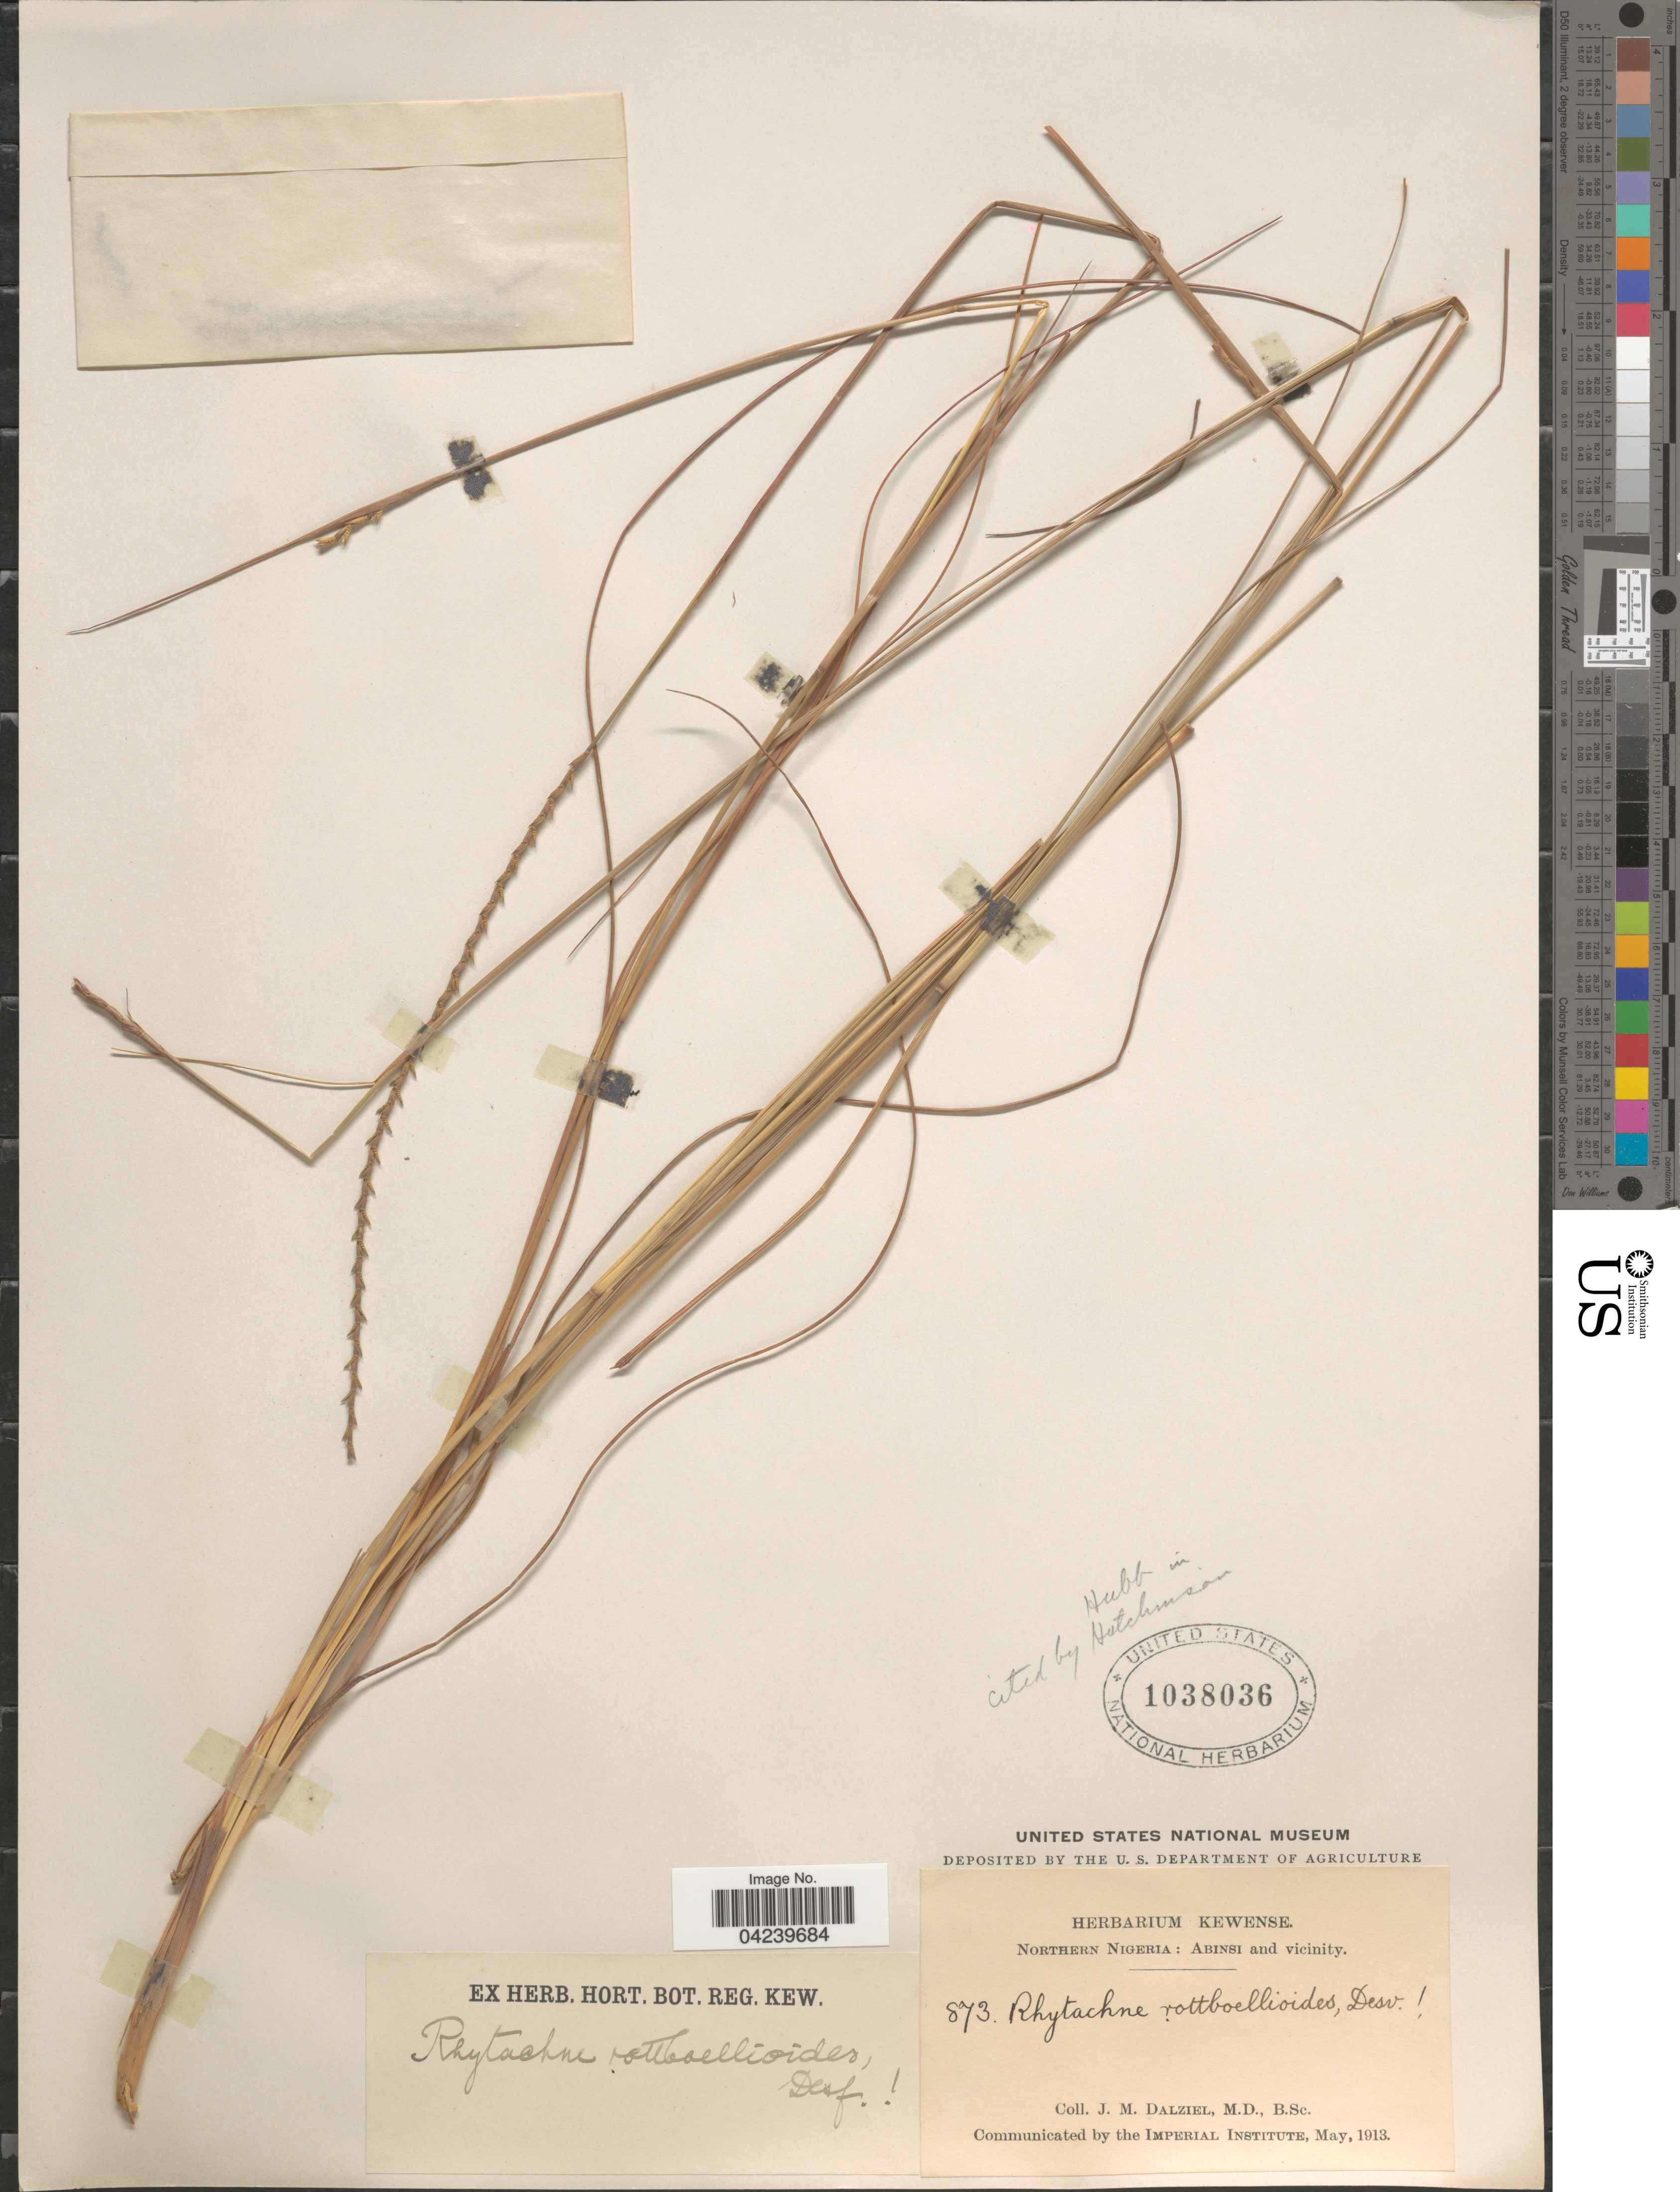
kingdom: Plantae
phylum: Tracheophyta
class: Liliopsida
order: Poales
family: Poaceae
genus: Rhytachne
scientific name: Rhytachne rottboellioides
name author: Desv.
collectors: J. Dalziel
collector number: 873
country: Nigeria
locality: Northern Nigeria: Abinsi and vicinity.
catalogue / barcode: US 1038036